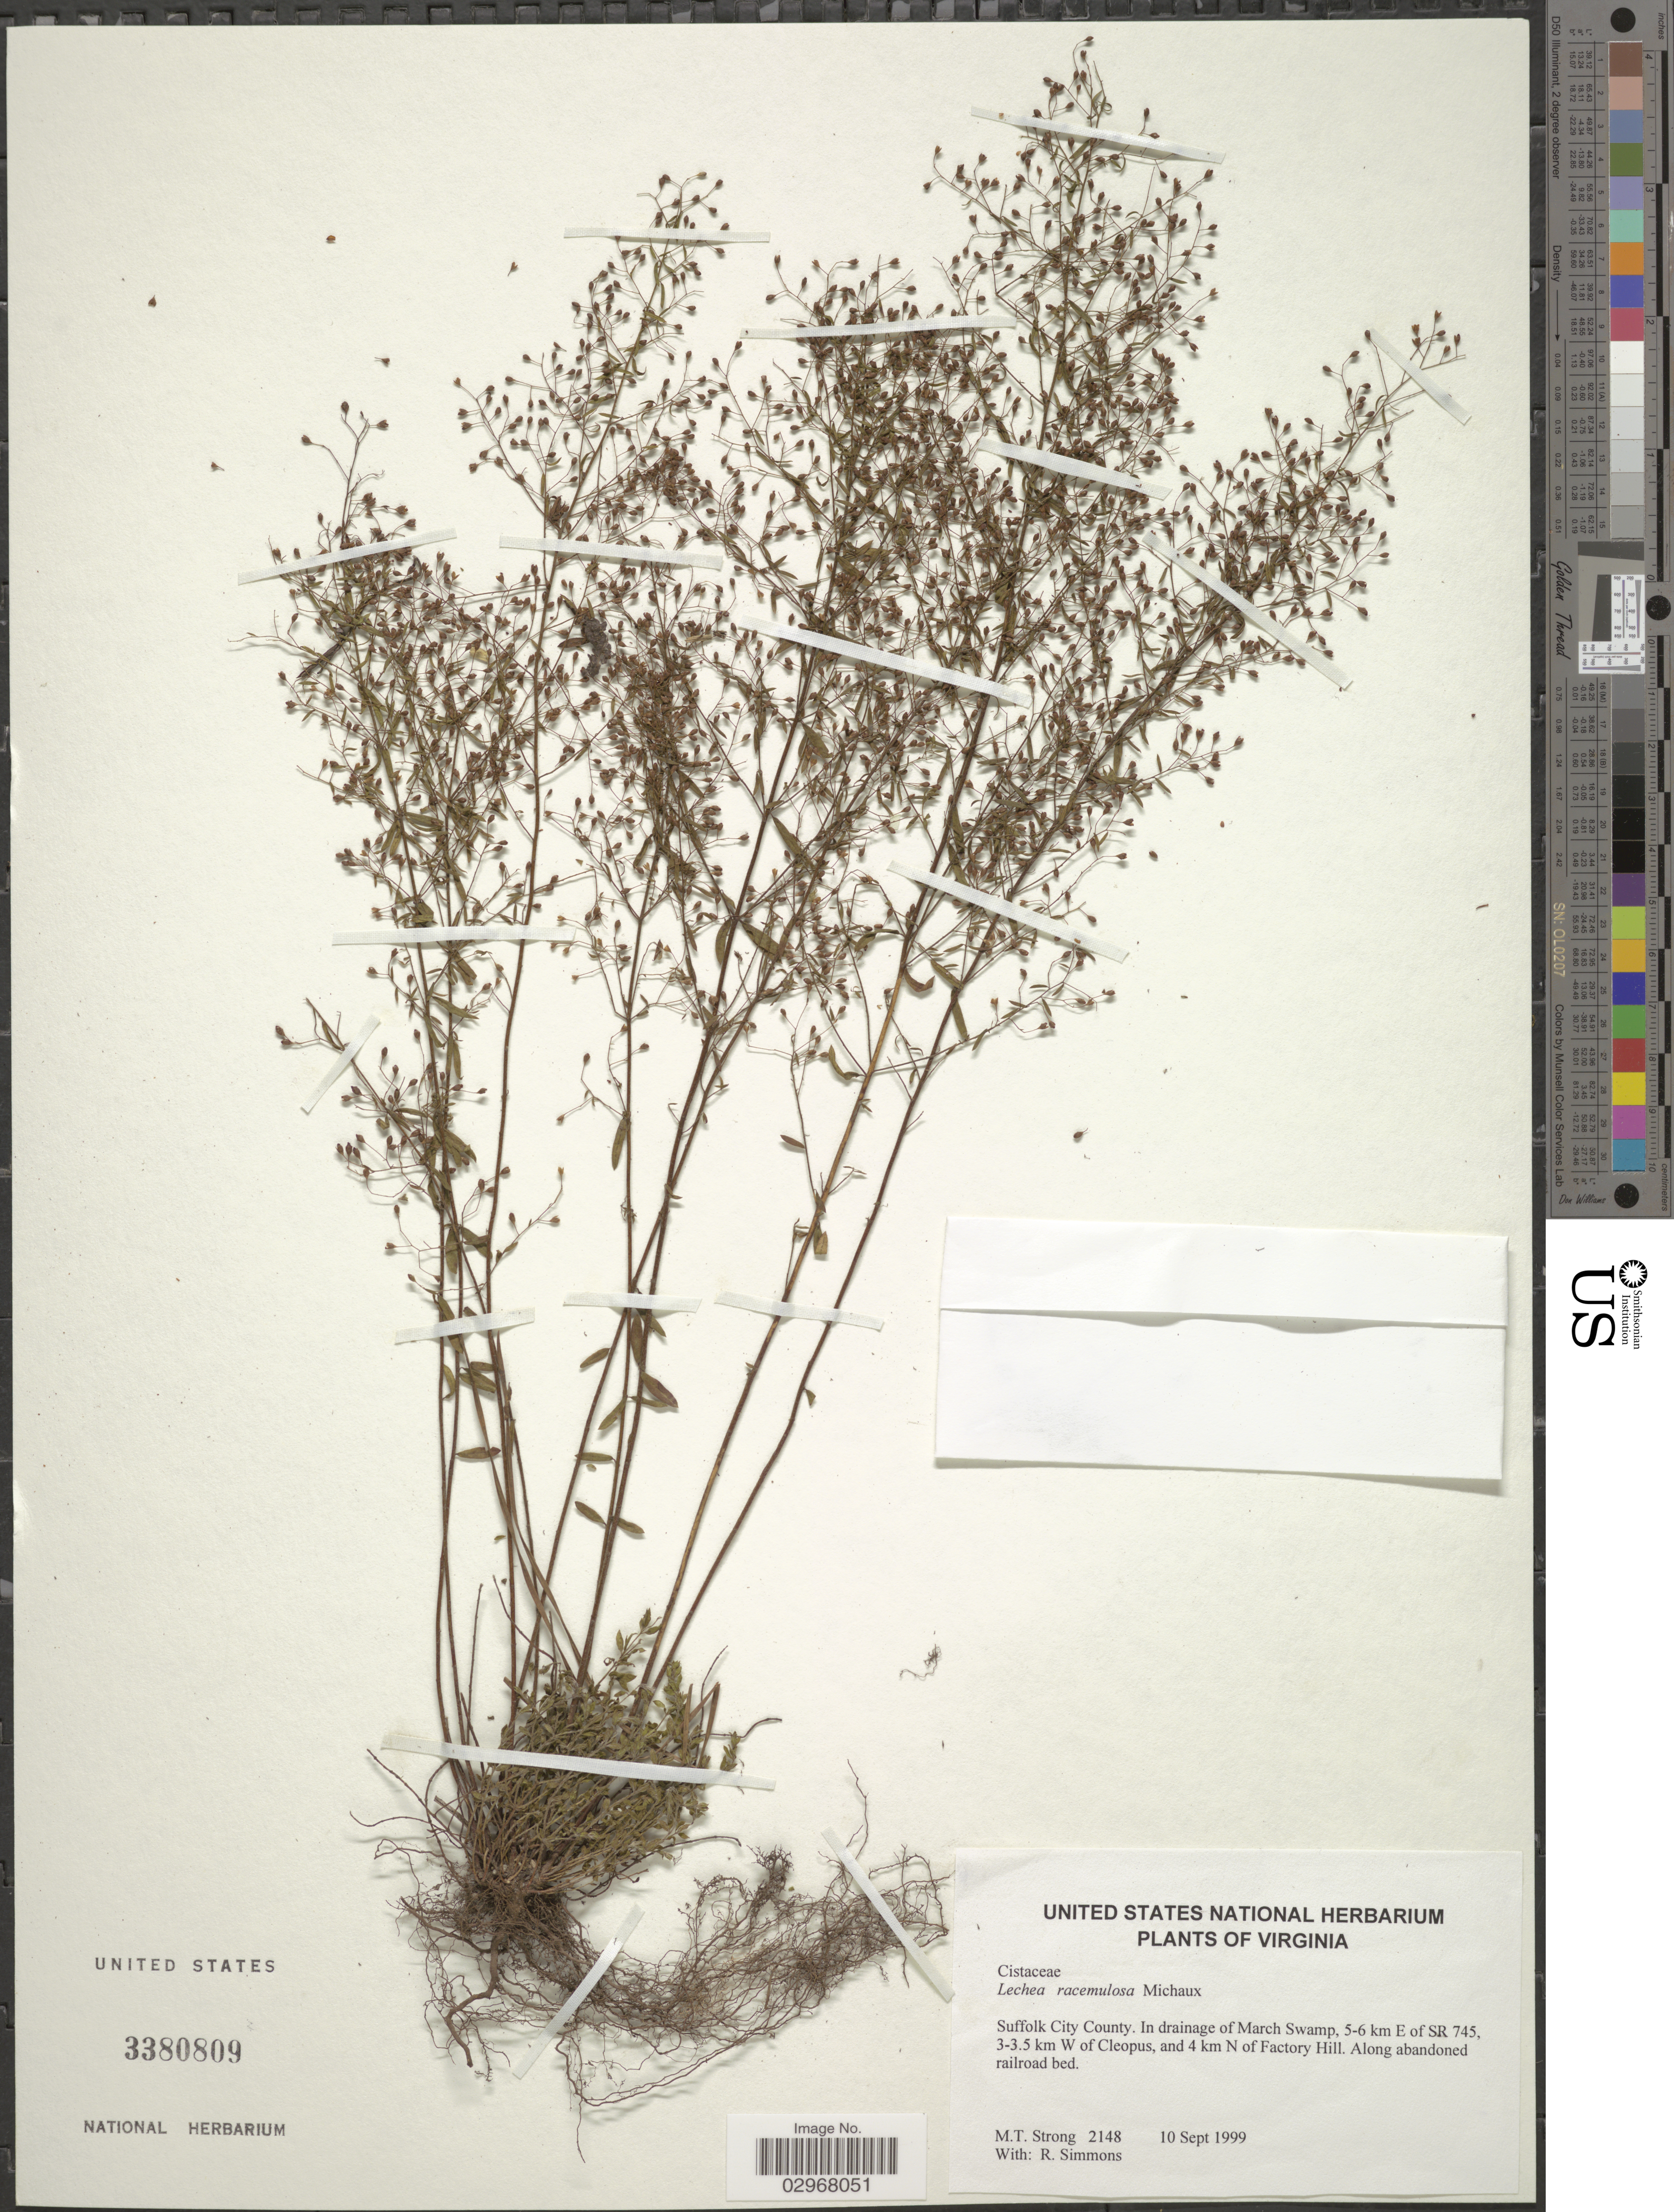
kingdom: Plantae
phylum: Tracheophyta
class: Magnoliopsida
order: Malvales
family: Cistaceae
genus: Lechea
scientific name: Lechea racemulosa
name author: Michx.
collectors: M. T. Strong & R. Simmons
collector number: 2148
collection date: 1999-09-10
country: United States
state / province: Virginia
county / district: City of Suffolk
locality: Suffolk City County. In drainage of March Swamp, 5-6 km E of SR 745, 3-3.5 km W of Cleopus, and 4 km N of Factory Hill.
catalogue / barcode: US 3380809